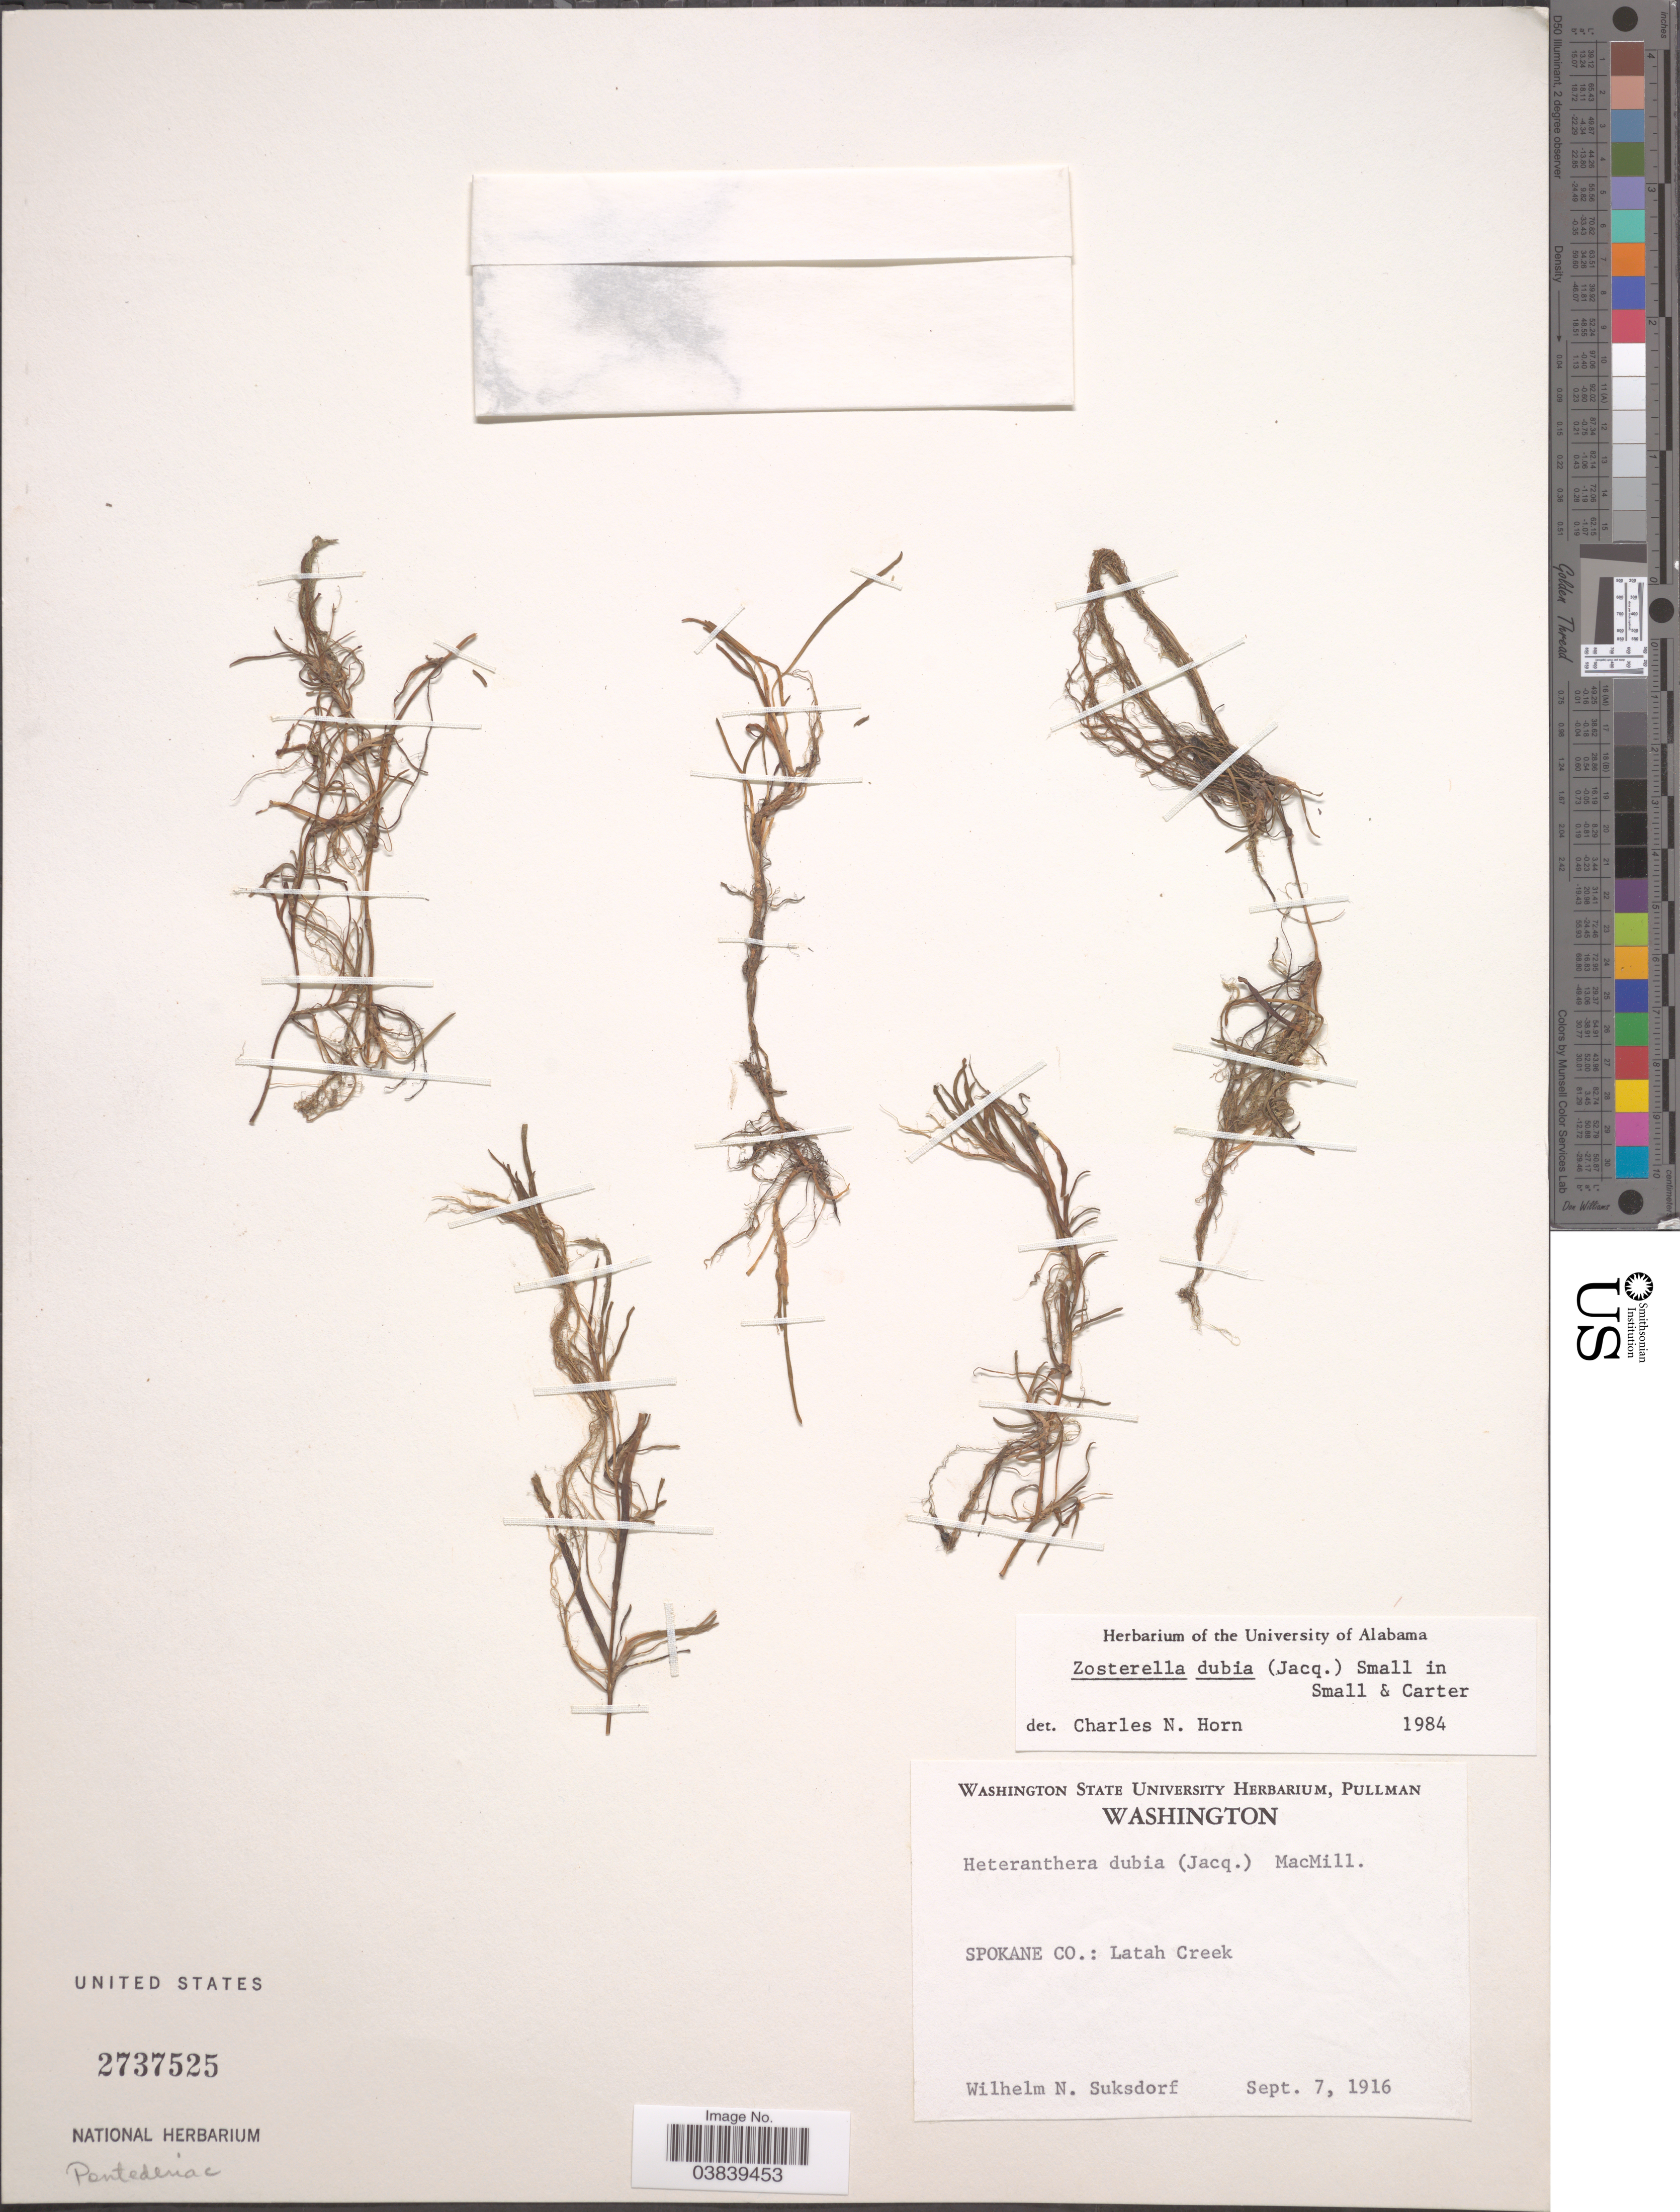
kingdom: Plantae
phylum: Tracheophyta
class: Liliopsida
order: Commelinales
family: Pontederiaceae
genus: Heteranthera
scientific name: Heteranthera dubia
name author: (Jacq.) MacMill.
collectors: W. N. Suksdorf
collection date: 1916-09-07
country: United States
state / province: Washington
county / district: Spokane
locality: Spokane Co.: Latah Creek.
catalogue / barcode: US 2737525